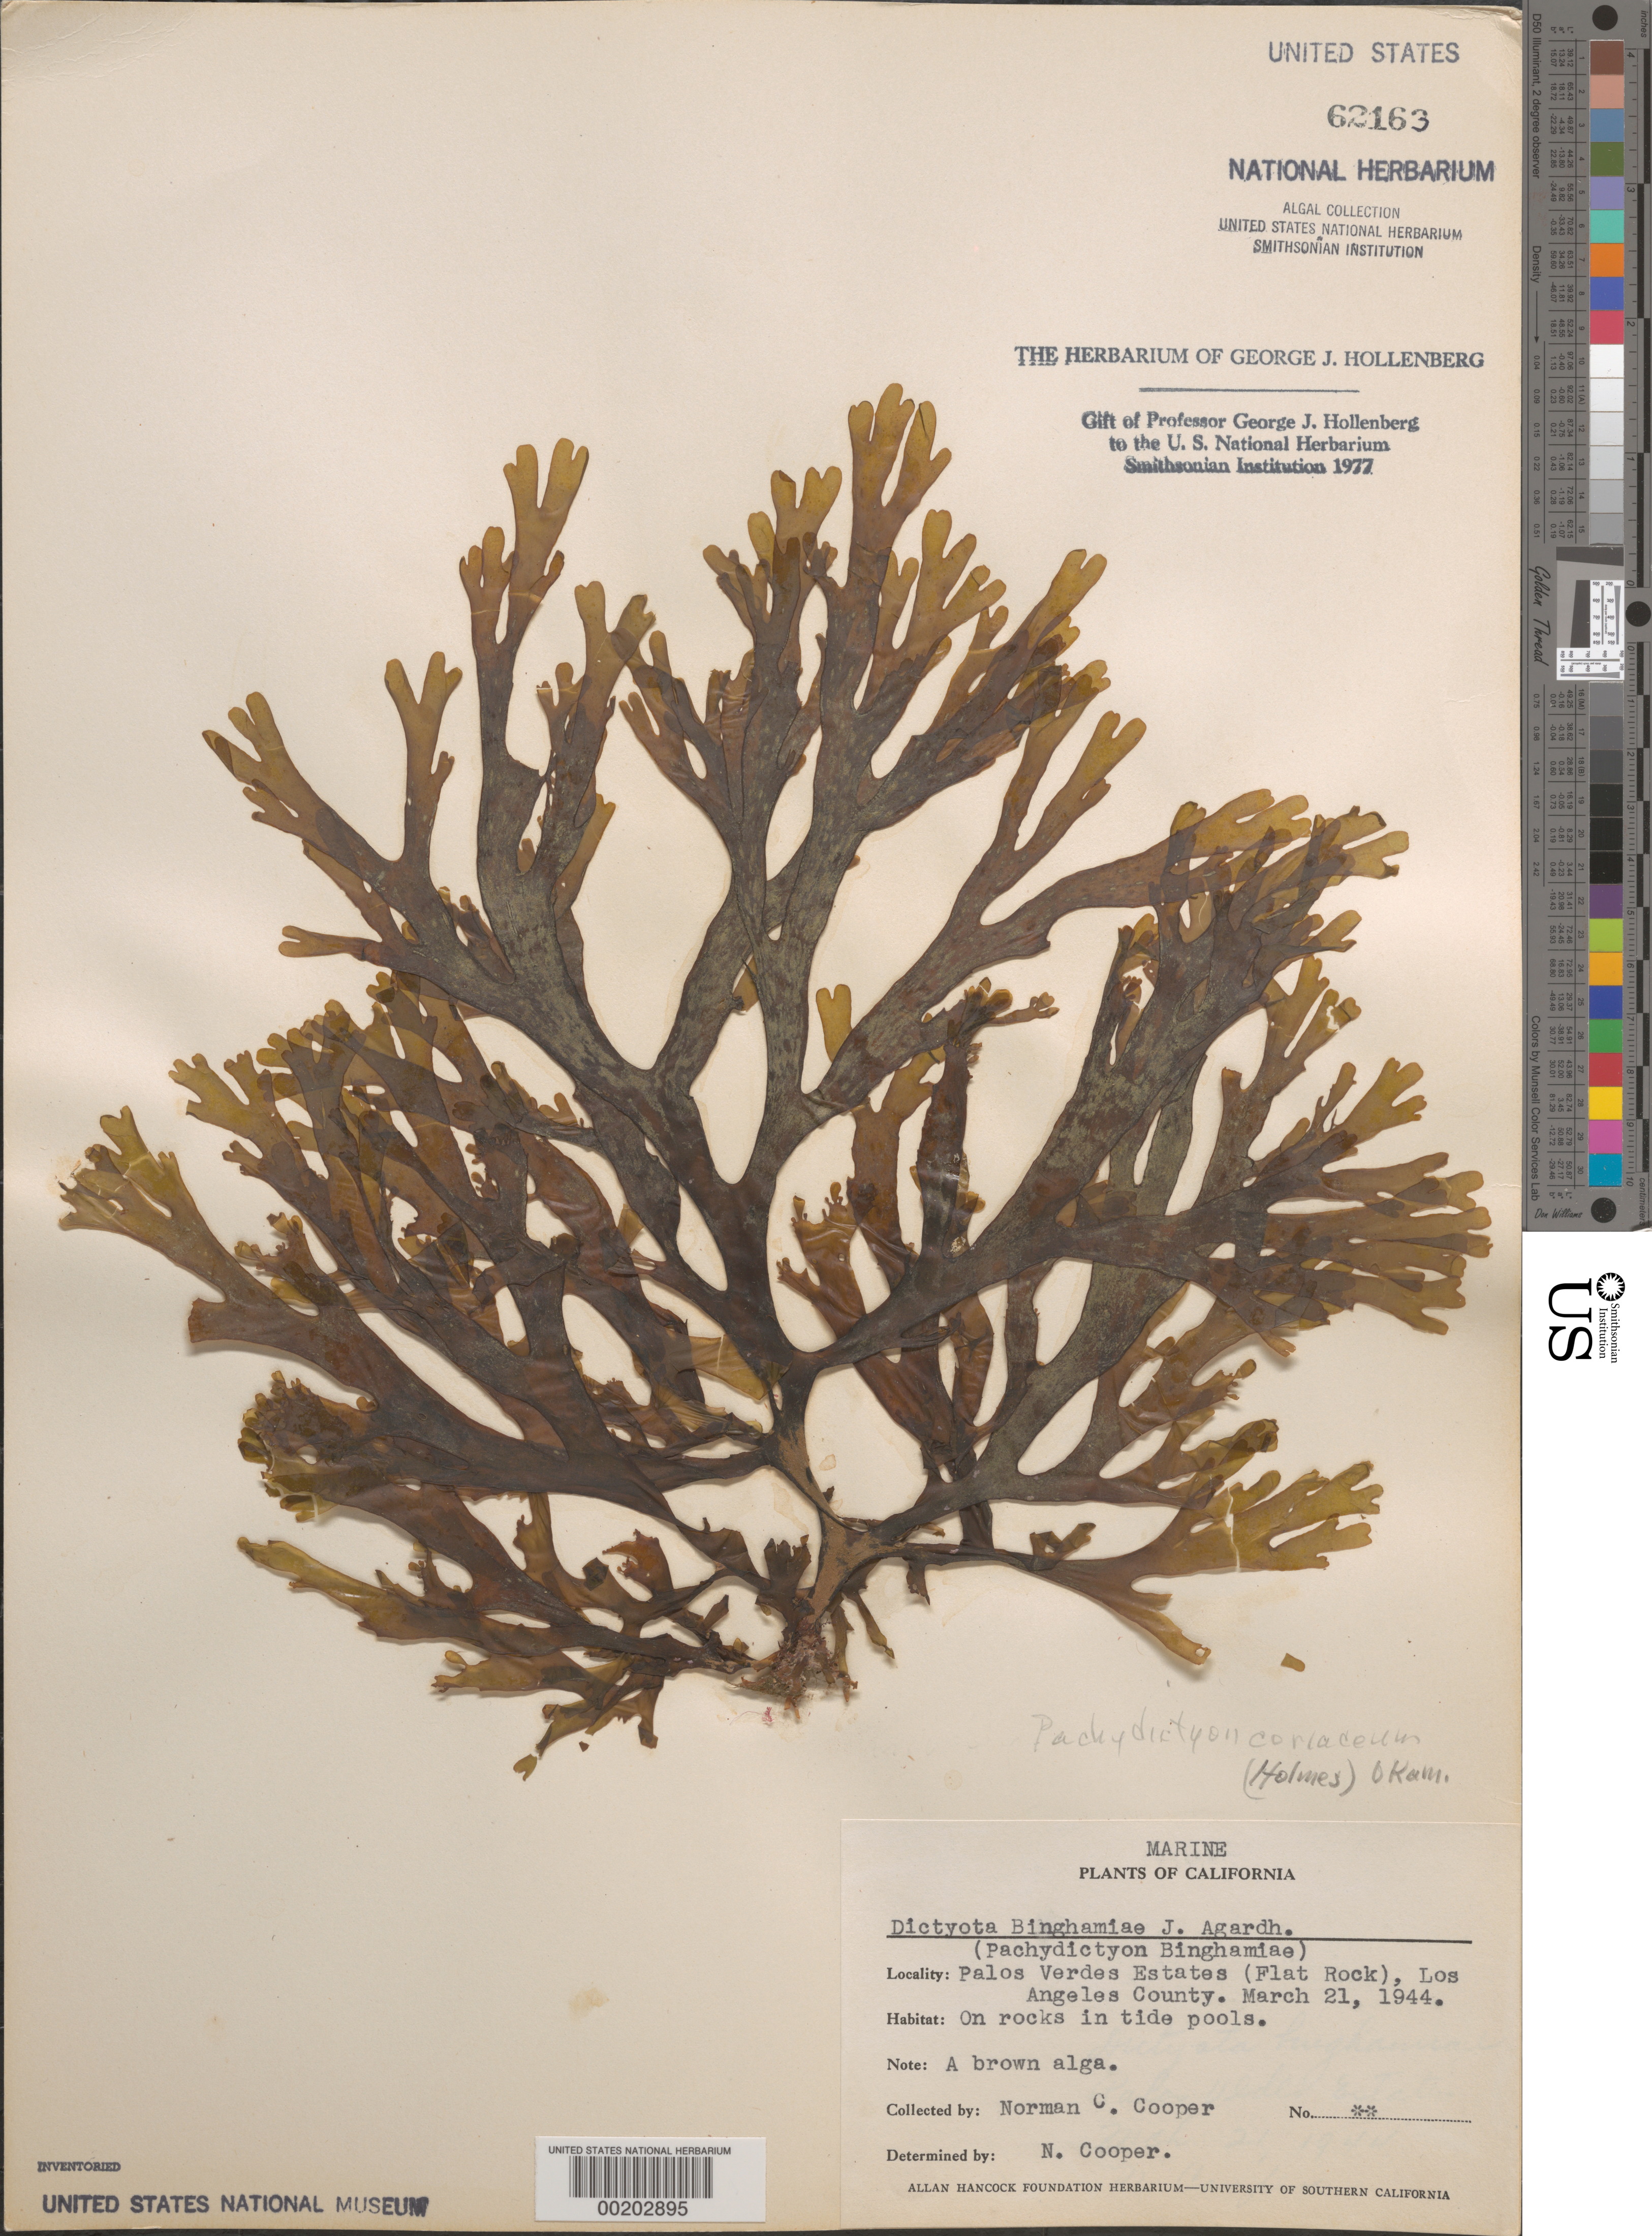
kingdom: Chromista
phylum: Ochrophyta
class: Phaeophyceae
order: Dictyotales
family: Dictyotaceae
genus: Pachydictyon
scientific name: Pachydictyon coriaceum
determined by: Hollenberg, George J.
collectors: N. Cooper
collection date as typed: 21 Mar 1944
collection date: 1944-03-21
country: United States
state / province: California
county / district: Los Angeles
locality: Flat Rock, Palos Verdes Estates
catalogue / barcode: US 62163